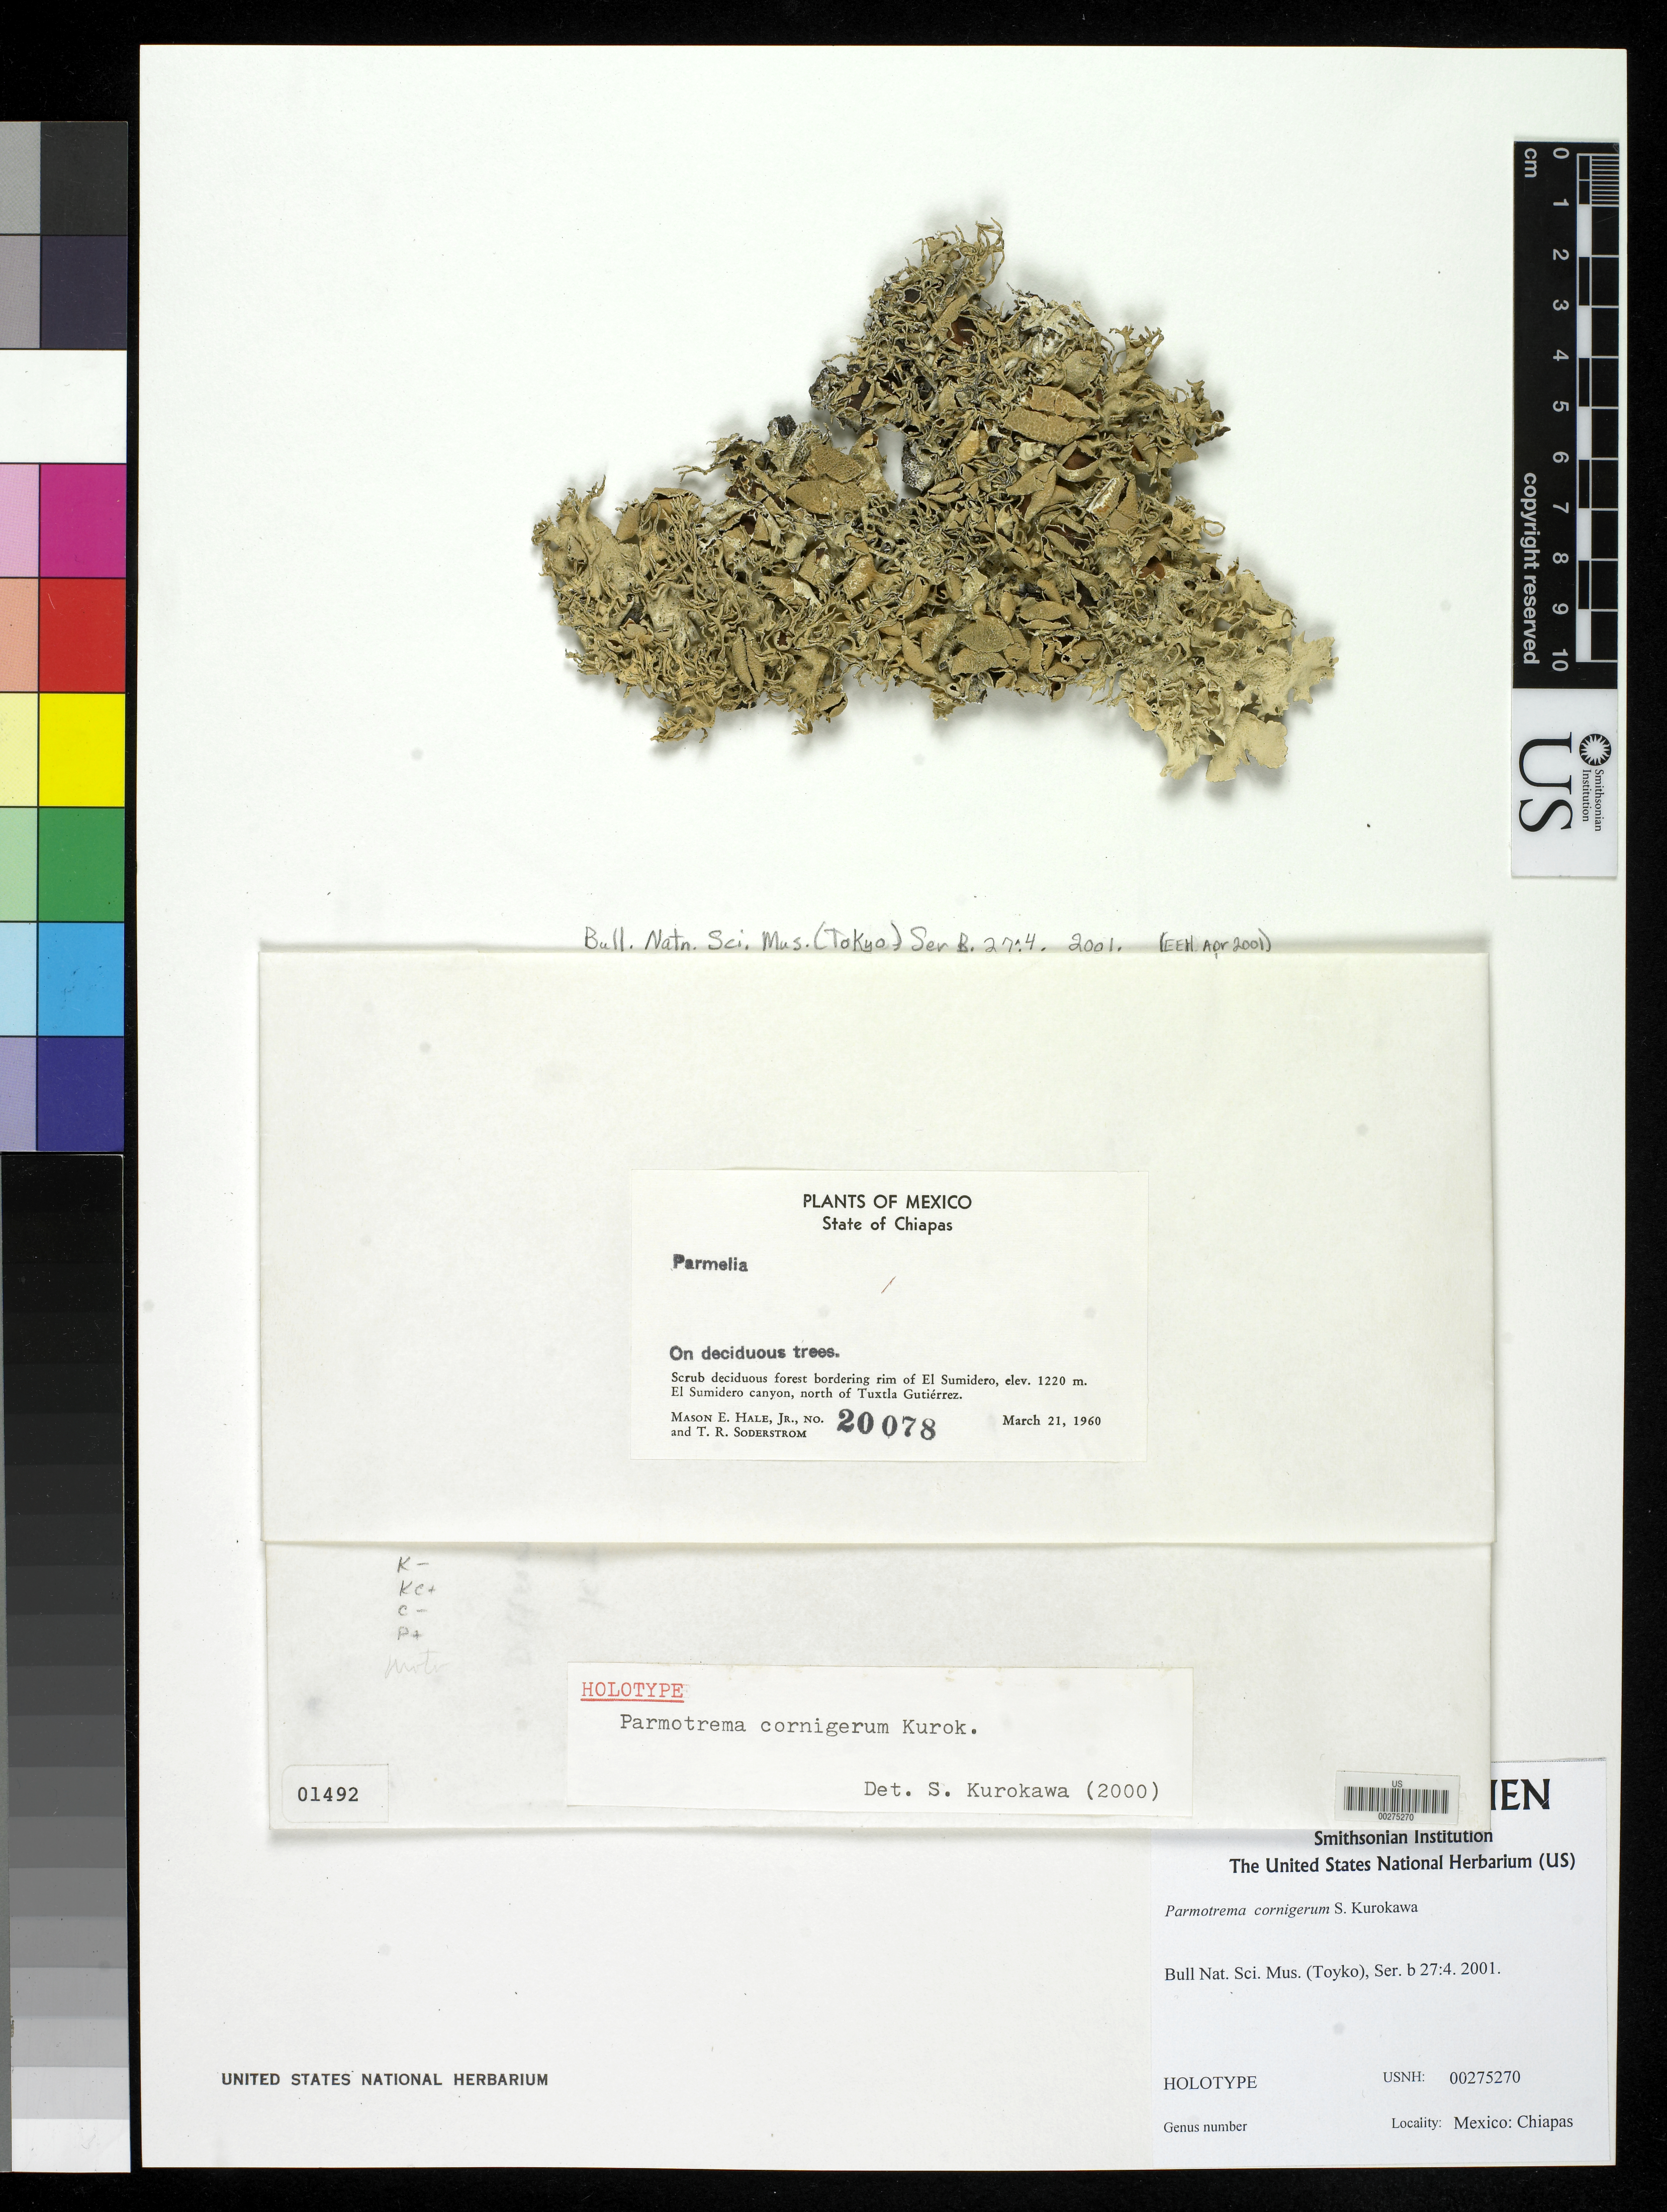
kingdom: Fungi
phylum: Ascomycota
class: Lecanoromycetes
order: Lecanorales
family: Parmeliaceae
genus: Parmotrema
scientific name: Parmotrema cornigerum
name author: Kurok.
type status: Holotype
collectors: M. Hale & T. R. Soderstrom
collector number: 20078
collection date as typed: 21 Mar 1960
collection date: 1960-03-21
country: Mexico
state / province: Chiapas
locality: El Sumidero Canyon, N of Tuxtla Gutierrez.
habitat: Tree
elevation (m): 1220